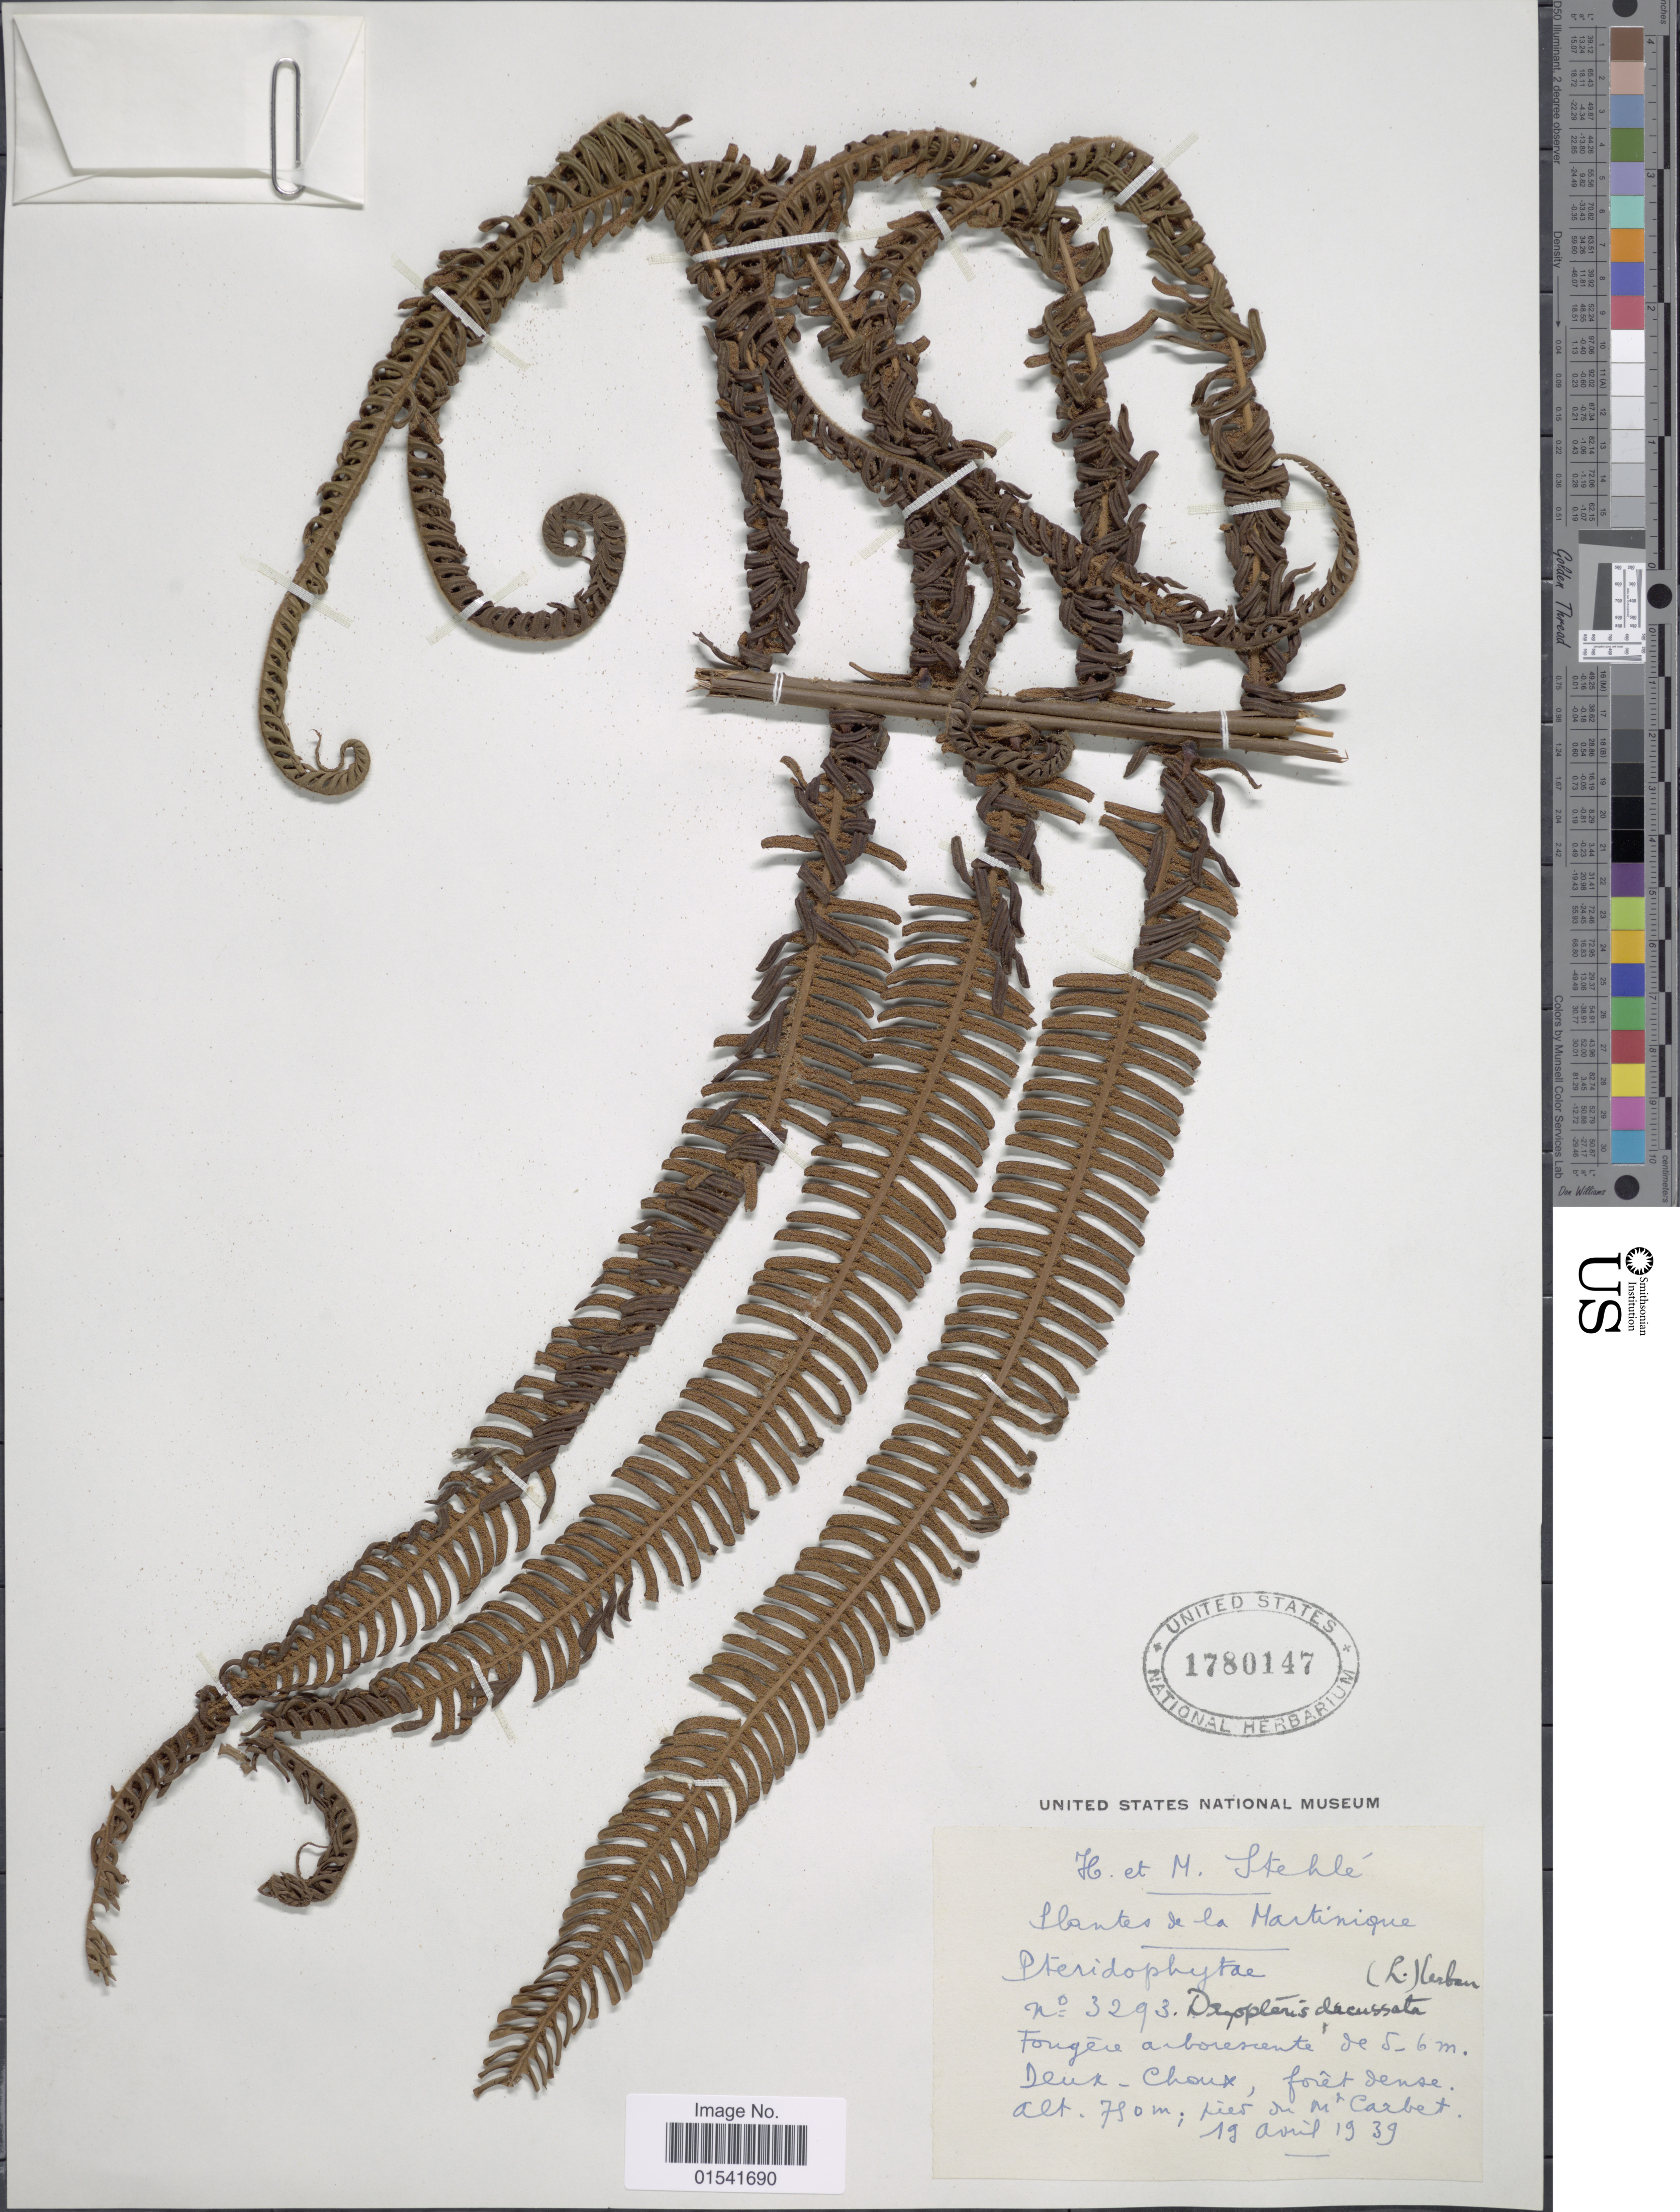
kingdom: Plantae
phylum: Tracheophyta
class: Polypodiopsida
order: Polypodiales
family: Thelypteridaceae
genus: Steiropteris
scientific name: Steiropteris decussata (L.) comb. nov., ined. 2015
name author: (L.)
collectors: H. Stehlé & M. Stehlé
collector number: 3293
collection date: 1939-04-19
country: Martinique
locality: Fougére arborescente Deux-Choux, forêt dense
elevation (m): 750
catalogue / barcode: US 1780147